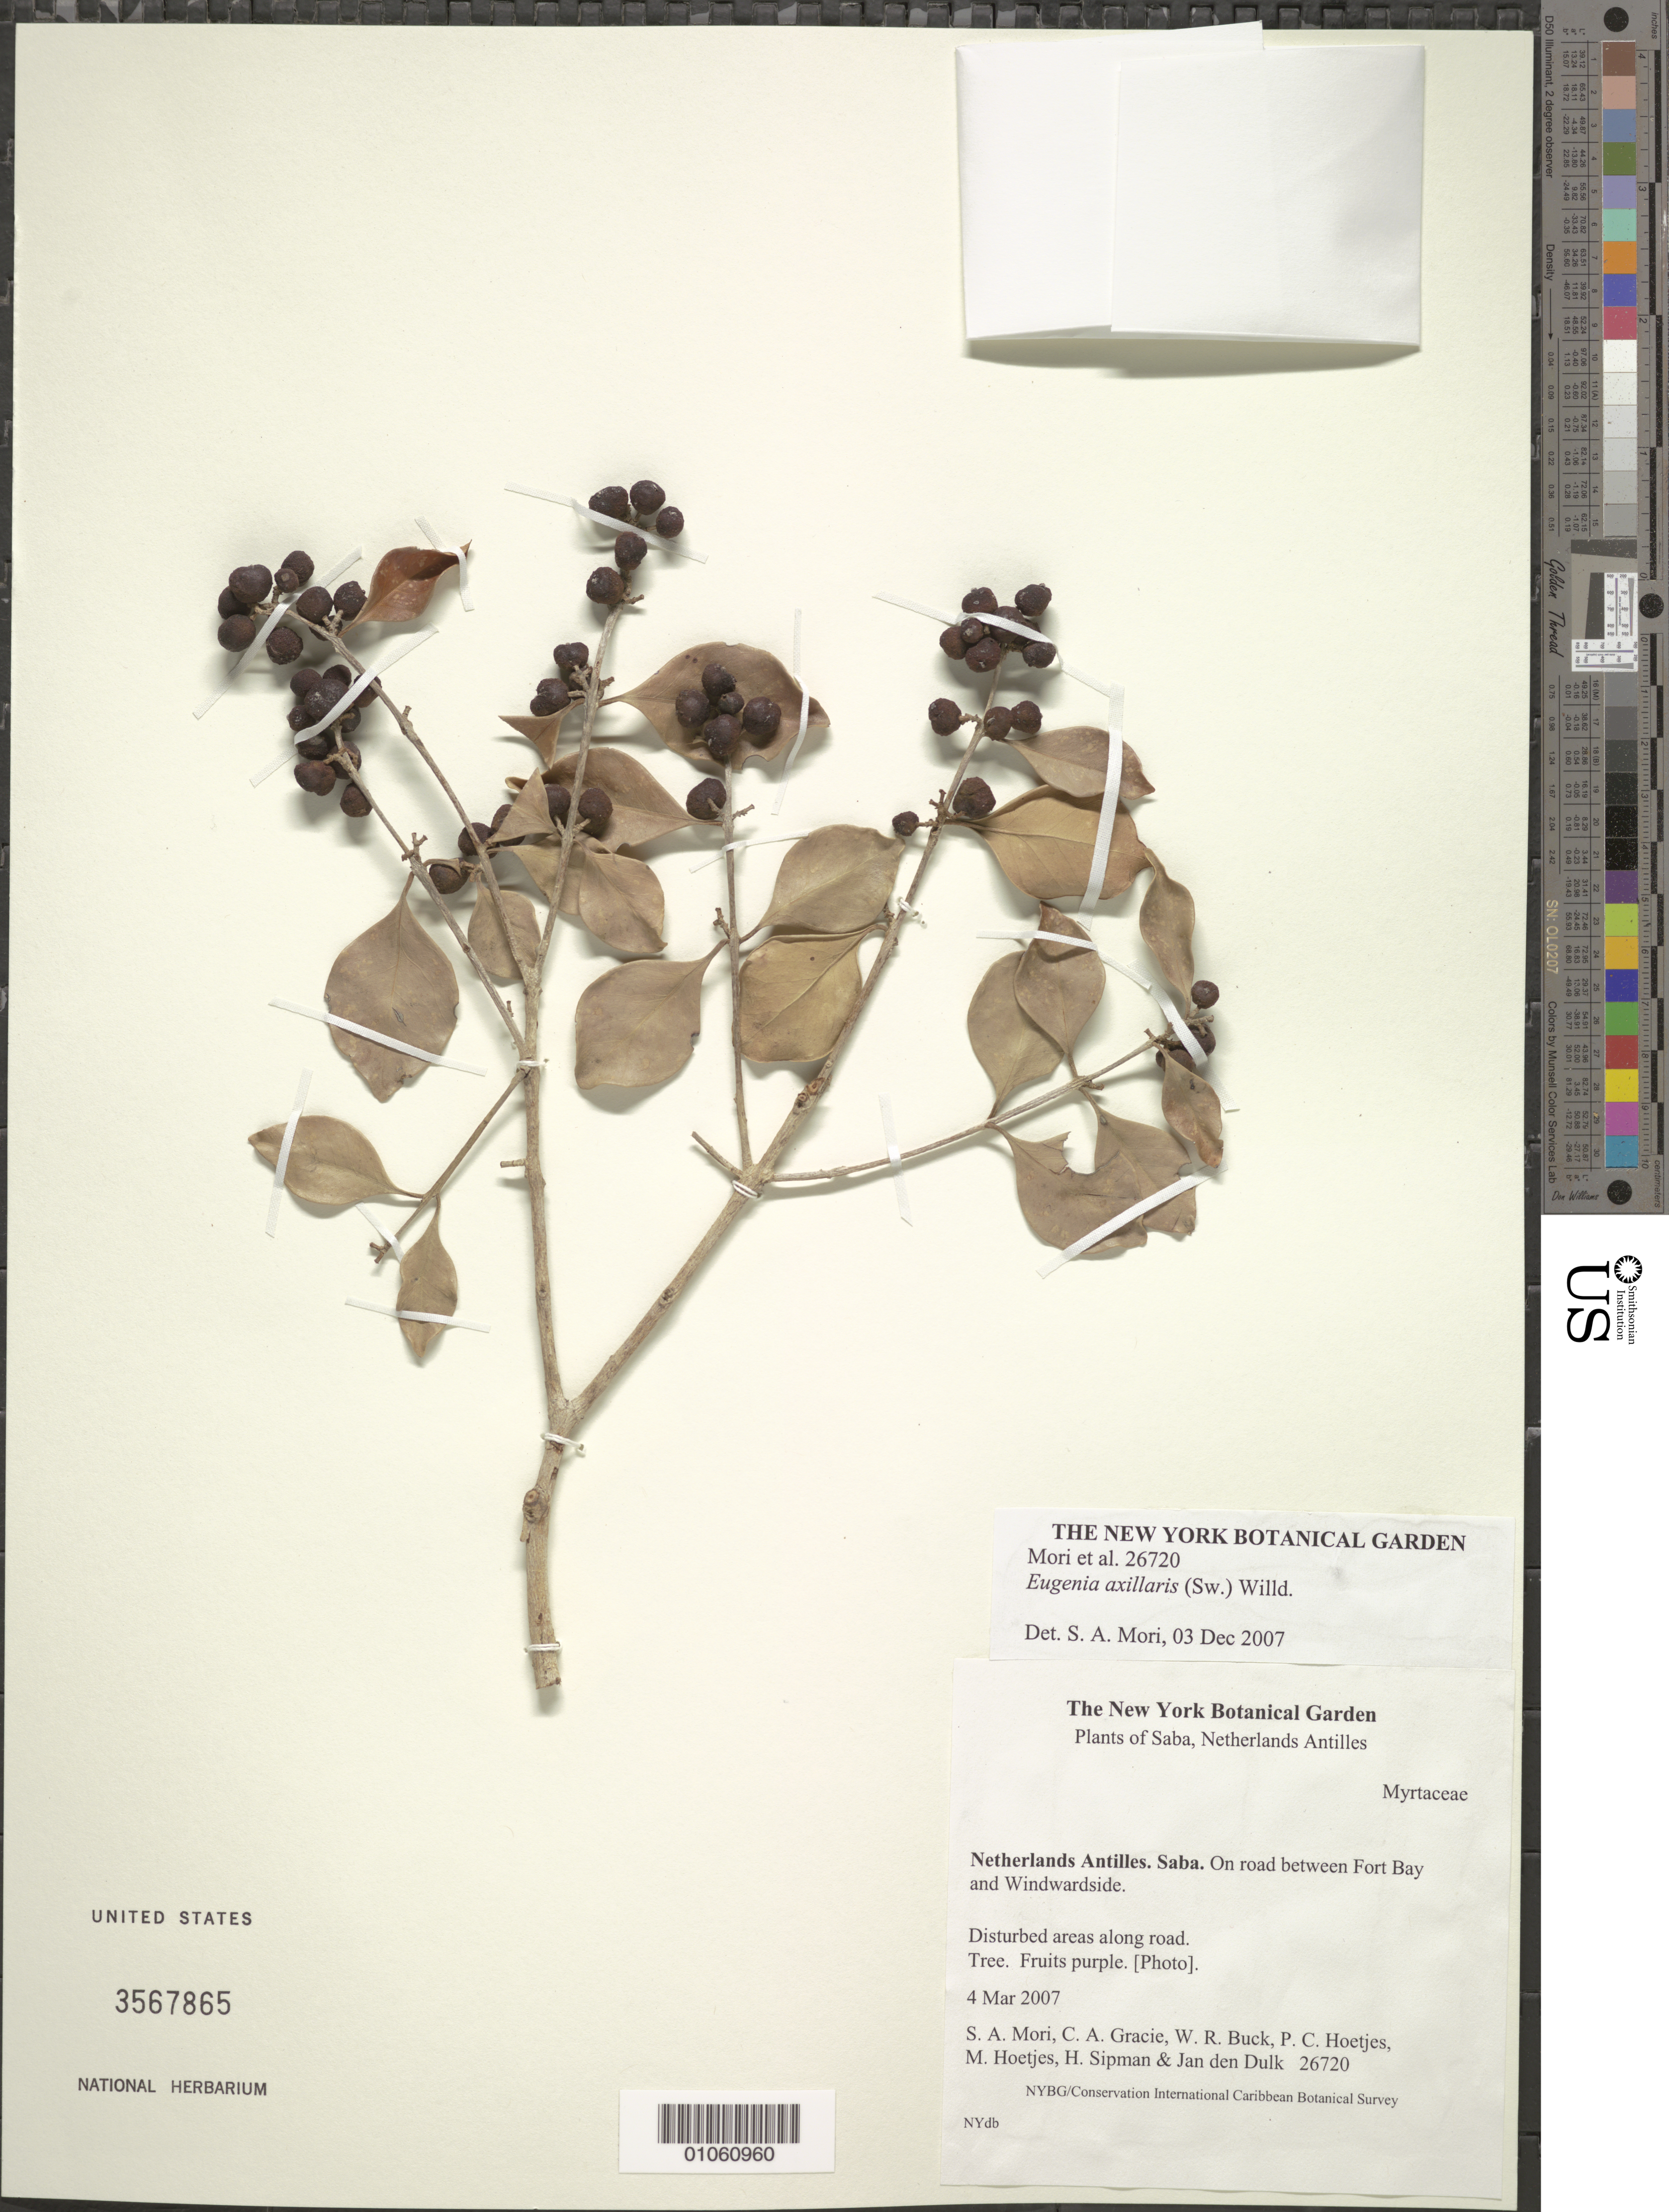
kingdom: Plantae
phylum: Tracheophyta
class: Magnoliopsida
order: Myrtales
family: Myrtaceae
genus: Eugenia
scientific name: Eugenia axillaris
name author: (Sw.) Willd.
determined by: Mori, Scott A.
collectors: S. Mori, C. A. Gracie, W. R. Buck, P. Hoetjes, M. Hoetjes, H. Sipman & J. den Dulk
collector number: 26720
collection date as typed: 04 Mar 2007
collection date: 2007-03-04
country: Netherlands Antilles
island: Saba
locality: Fort Bay road to Windwardside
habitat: Disturbed areas along road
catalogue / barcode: US 3567865